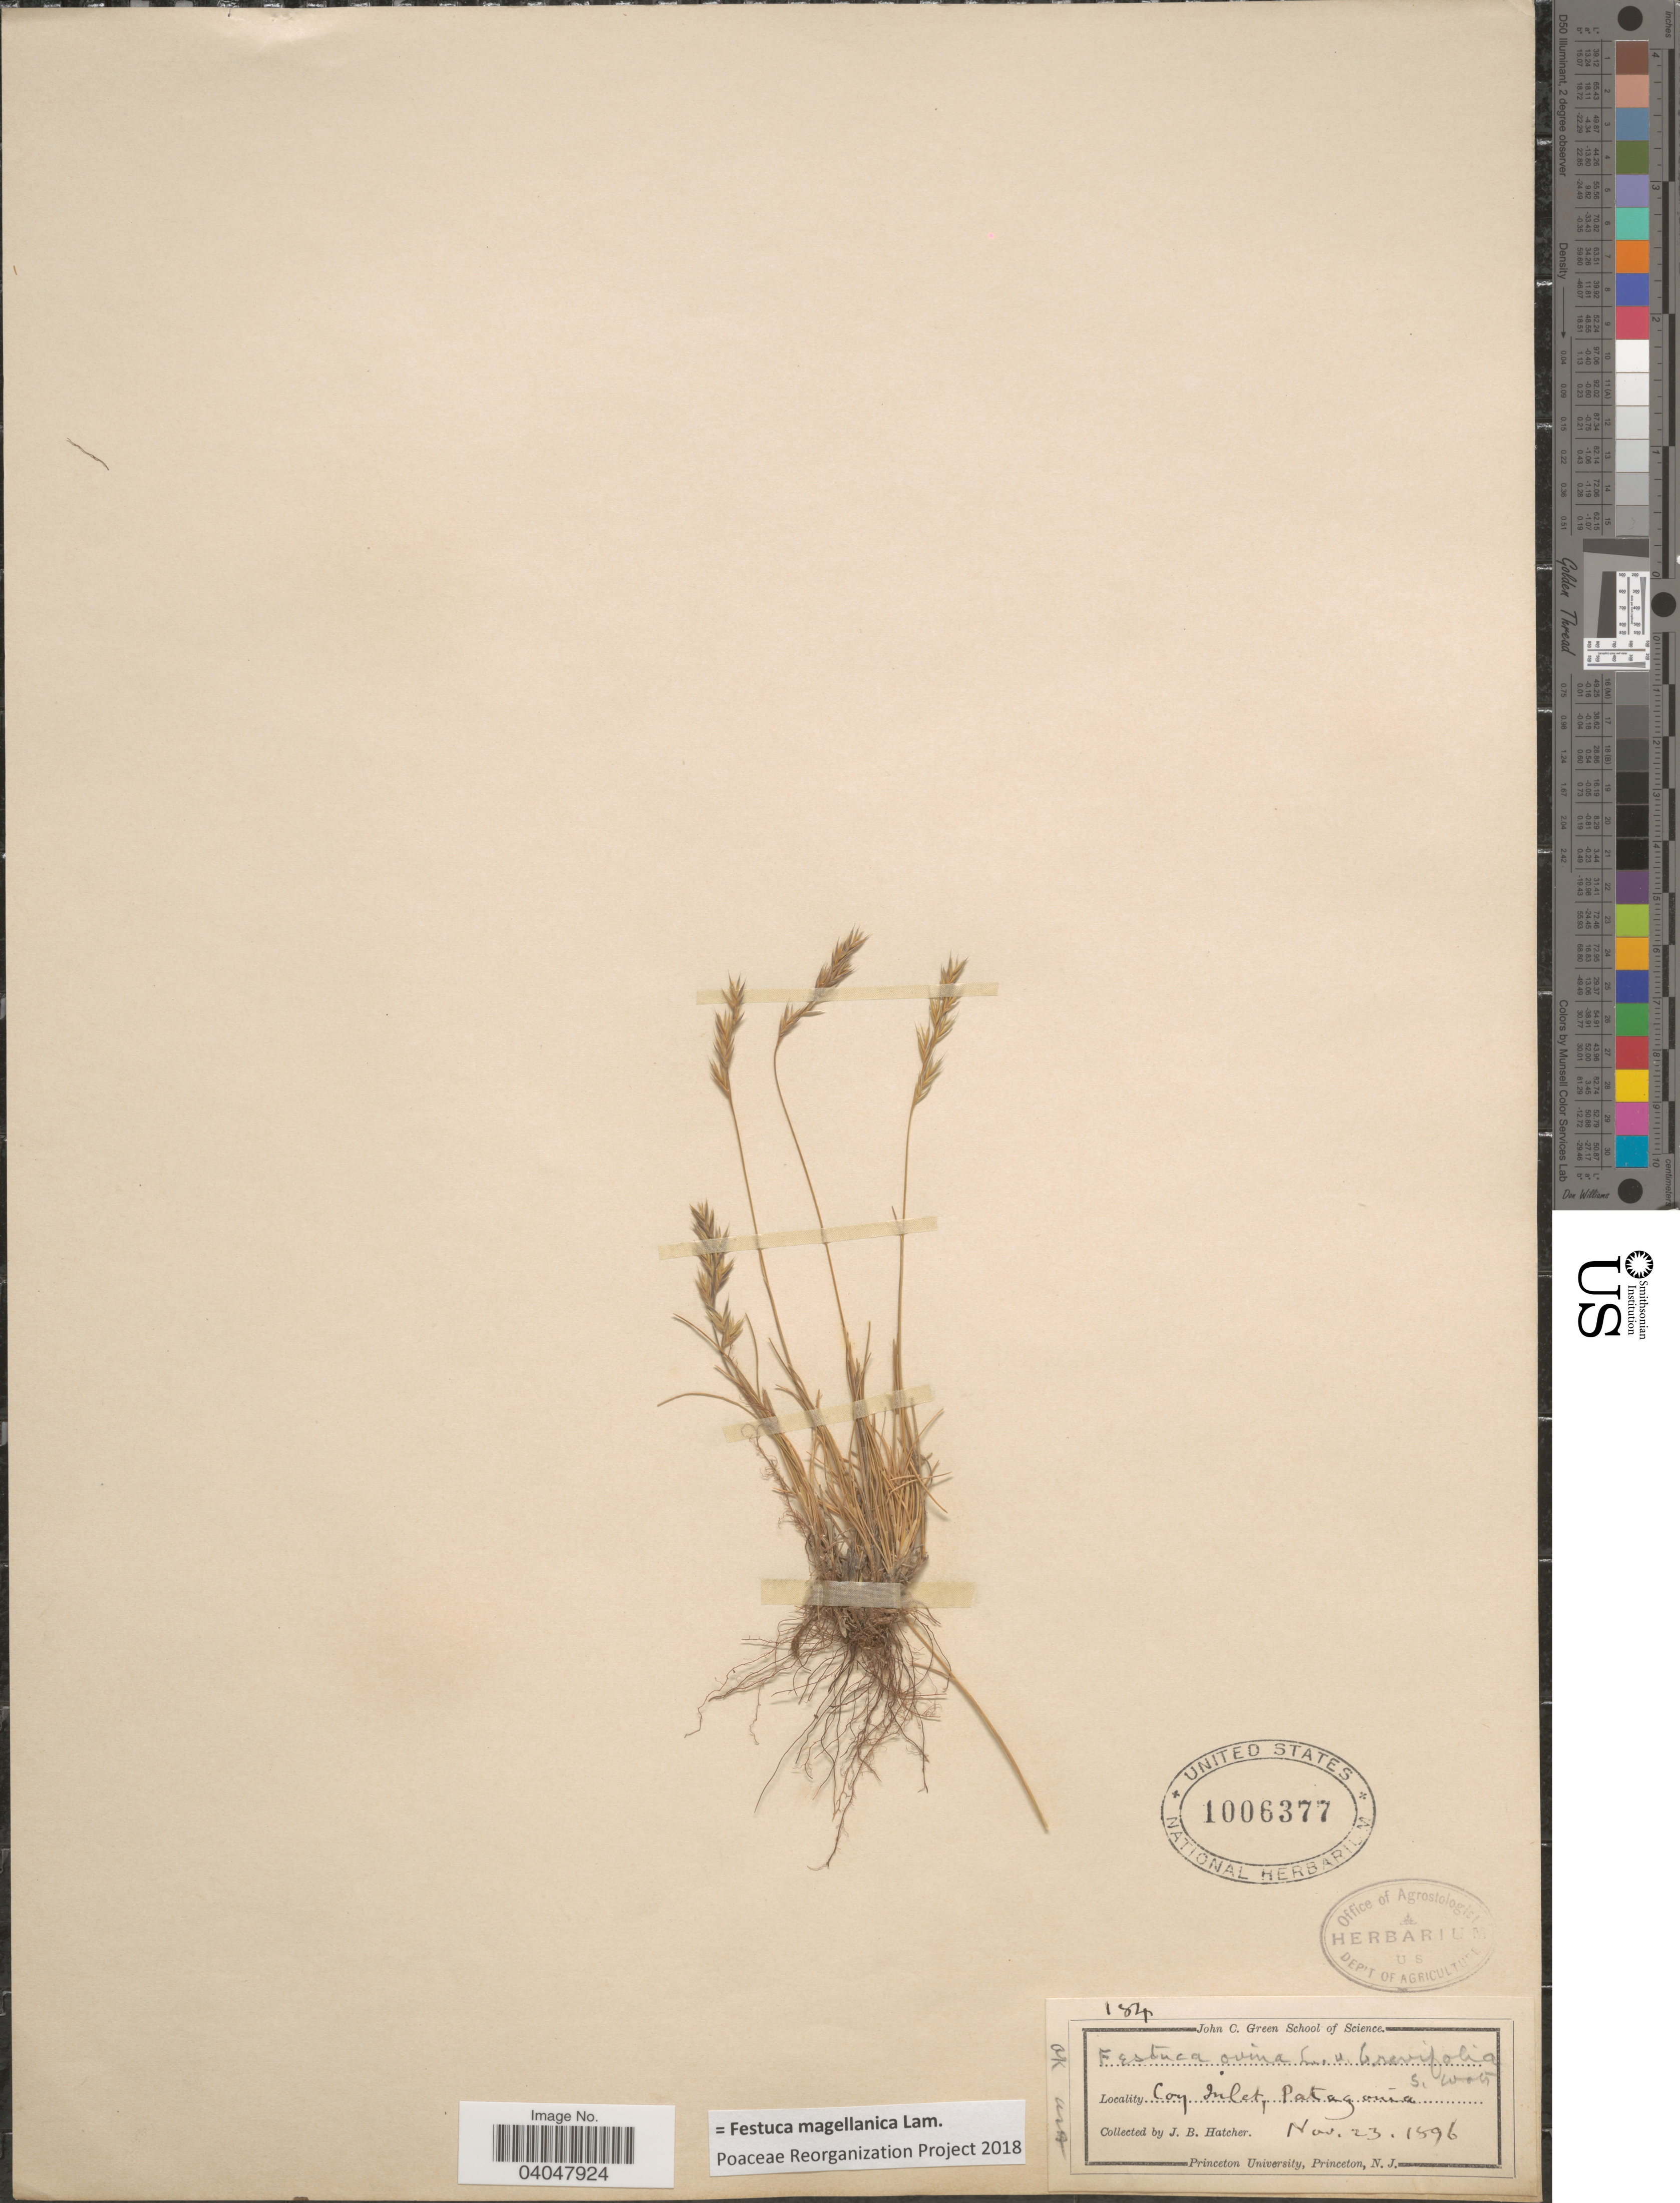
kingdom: Plantae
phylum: Tracheophyta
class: Liliopsida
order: Poales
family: Poaceae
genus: Festuca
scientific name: Festuca magellanica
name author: Lam.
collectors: J. Hatcher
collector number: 184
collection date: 1896-11-23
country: Argentina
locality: Coy Inlet, Patagonia.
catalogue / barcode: US 1006377